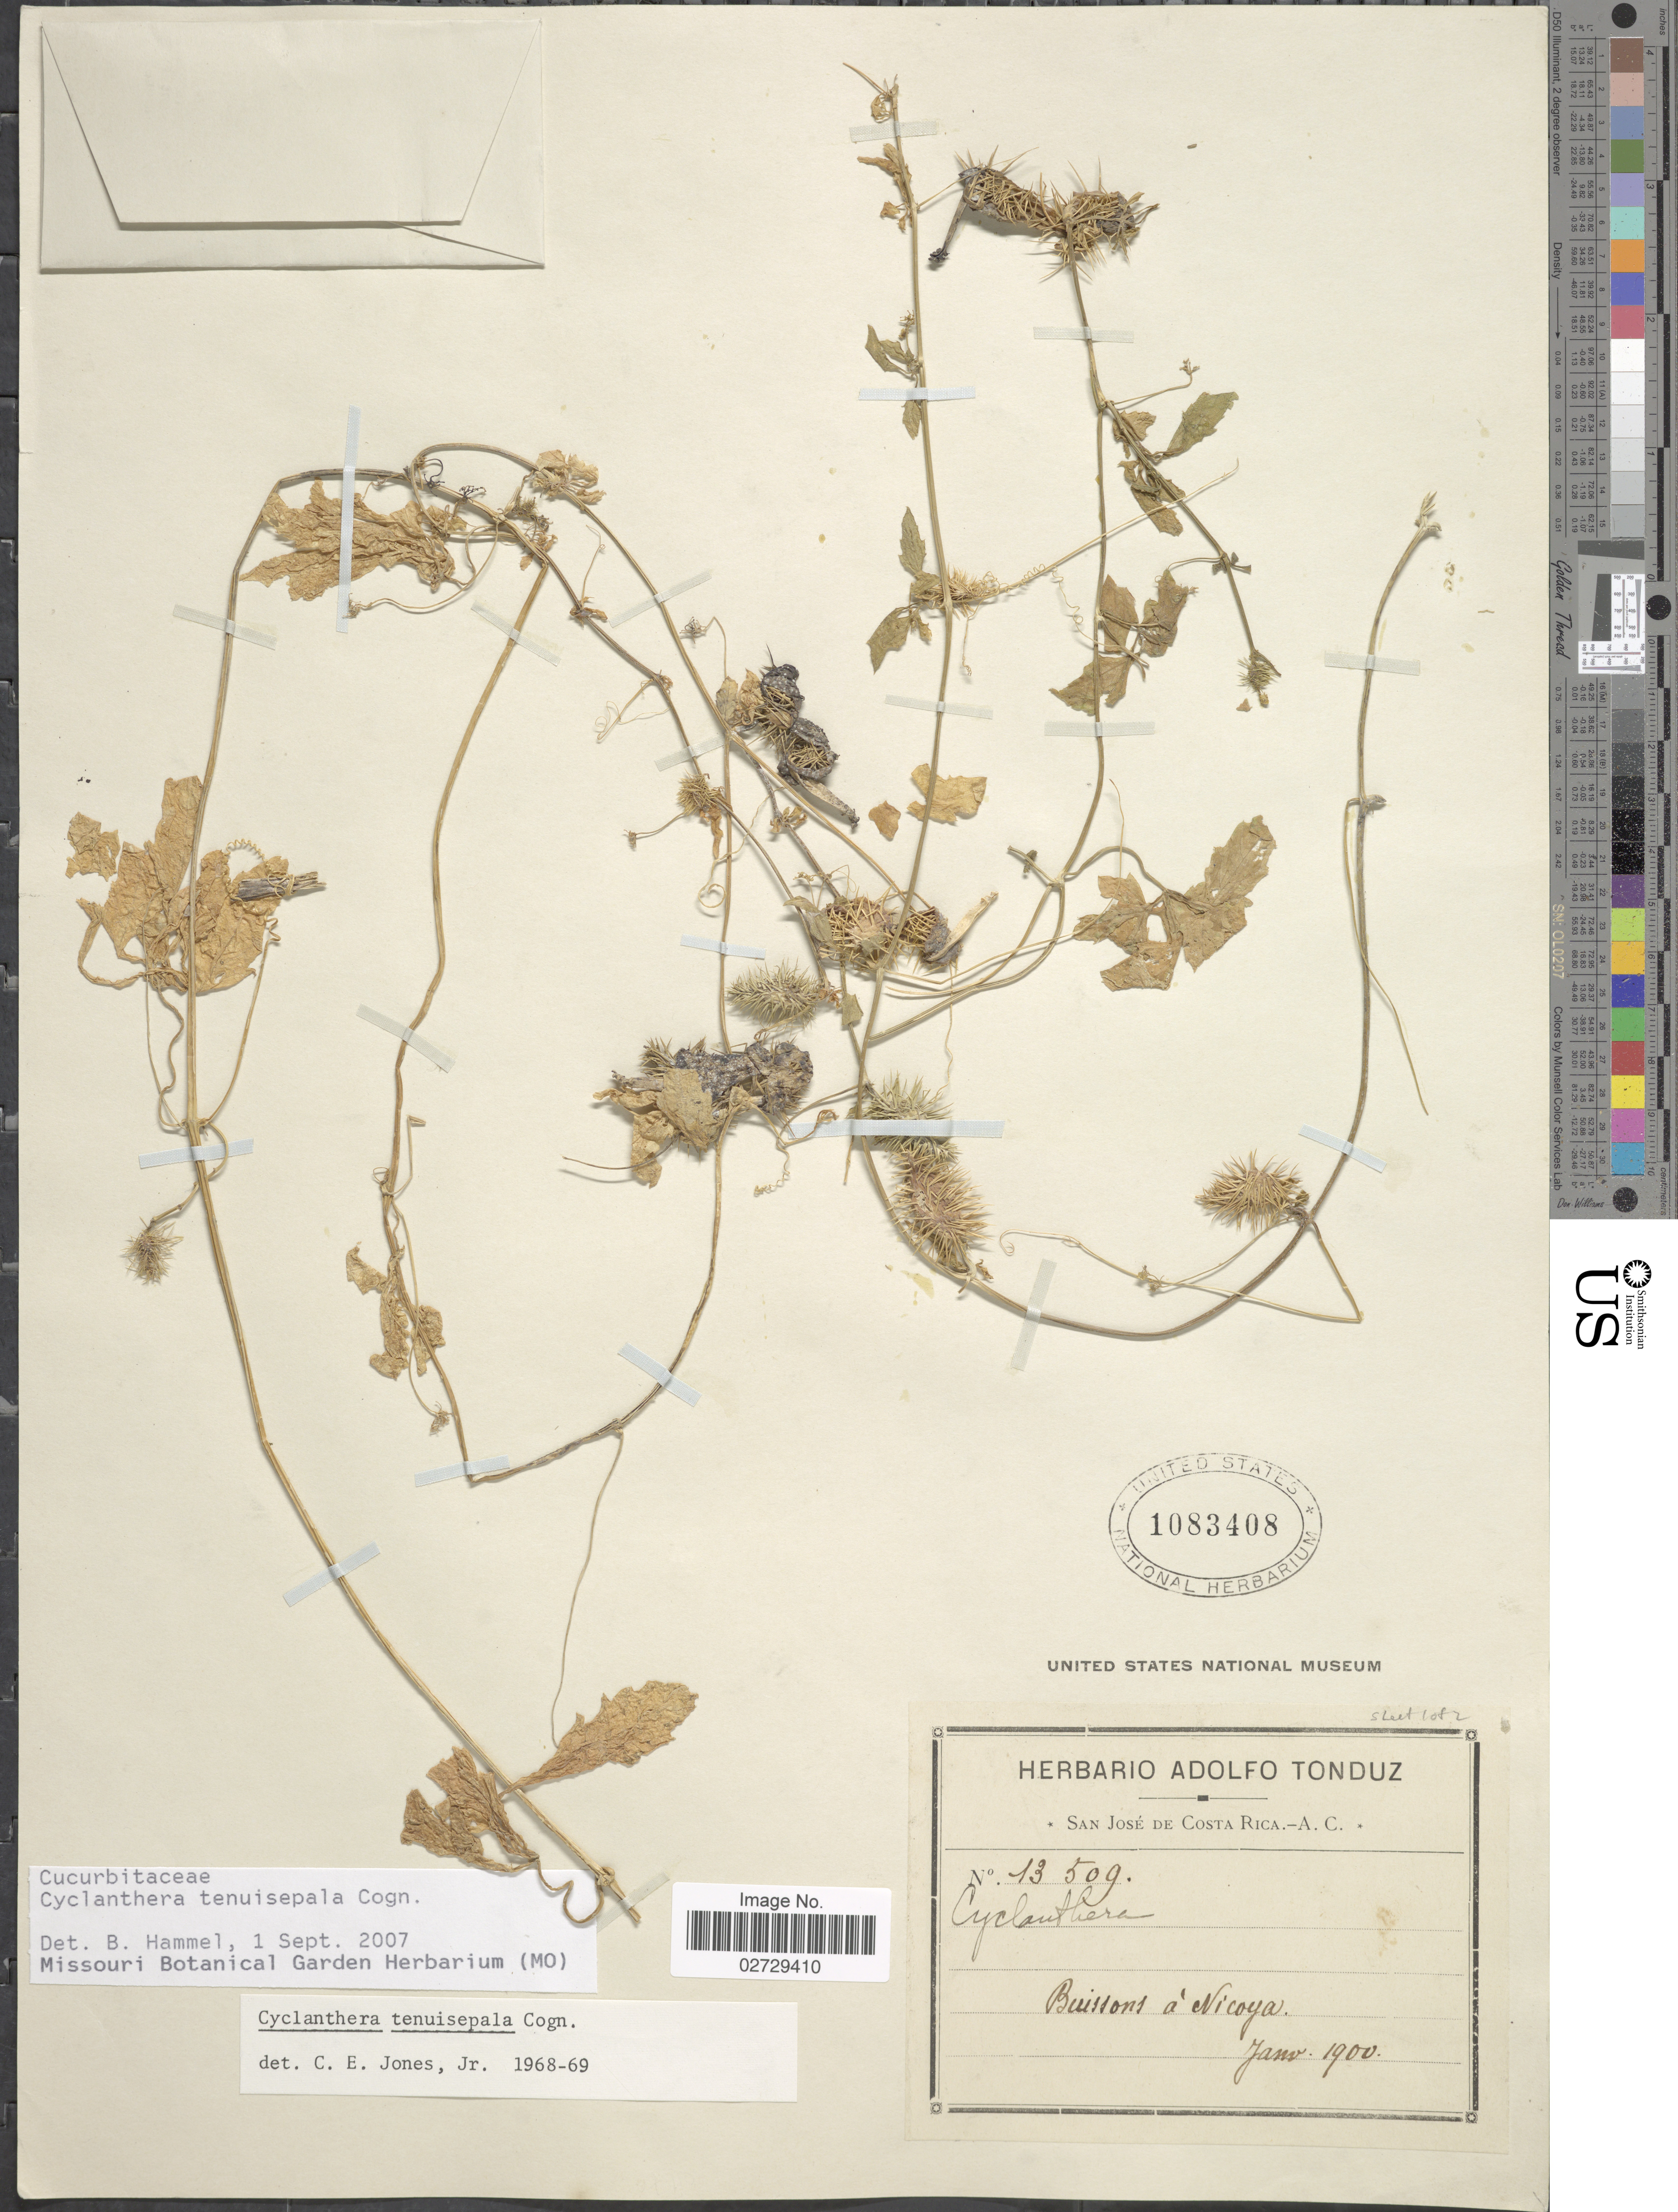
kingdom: Plantae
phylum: Tracheophyta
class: Magnoliopsida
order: Cucurbitales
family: Cucurbitaceae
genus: Cyclanthera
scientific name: Cyclanthera tenuisepala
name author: Cogn.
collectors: ex Herb. Adolfo Tonduz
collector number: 13509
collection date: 1900-01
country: Costa Rica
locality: Boissons a Nicoya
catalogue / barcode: US 1083408